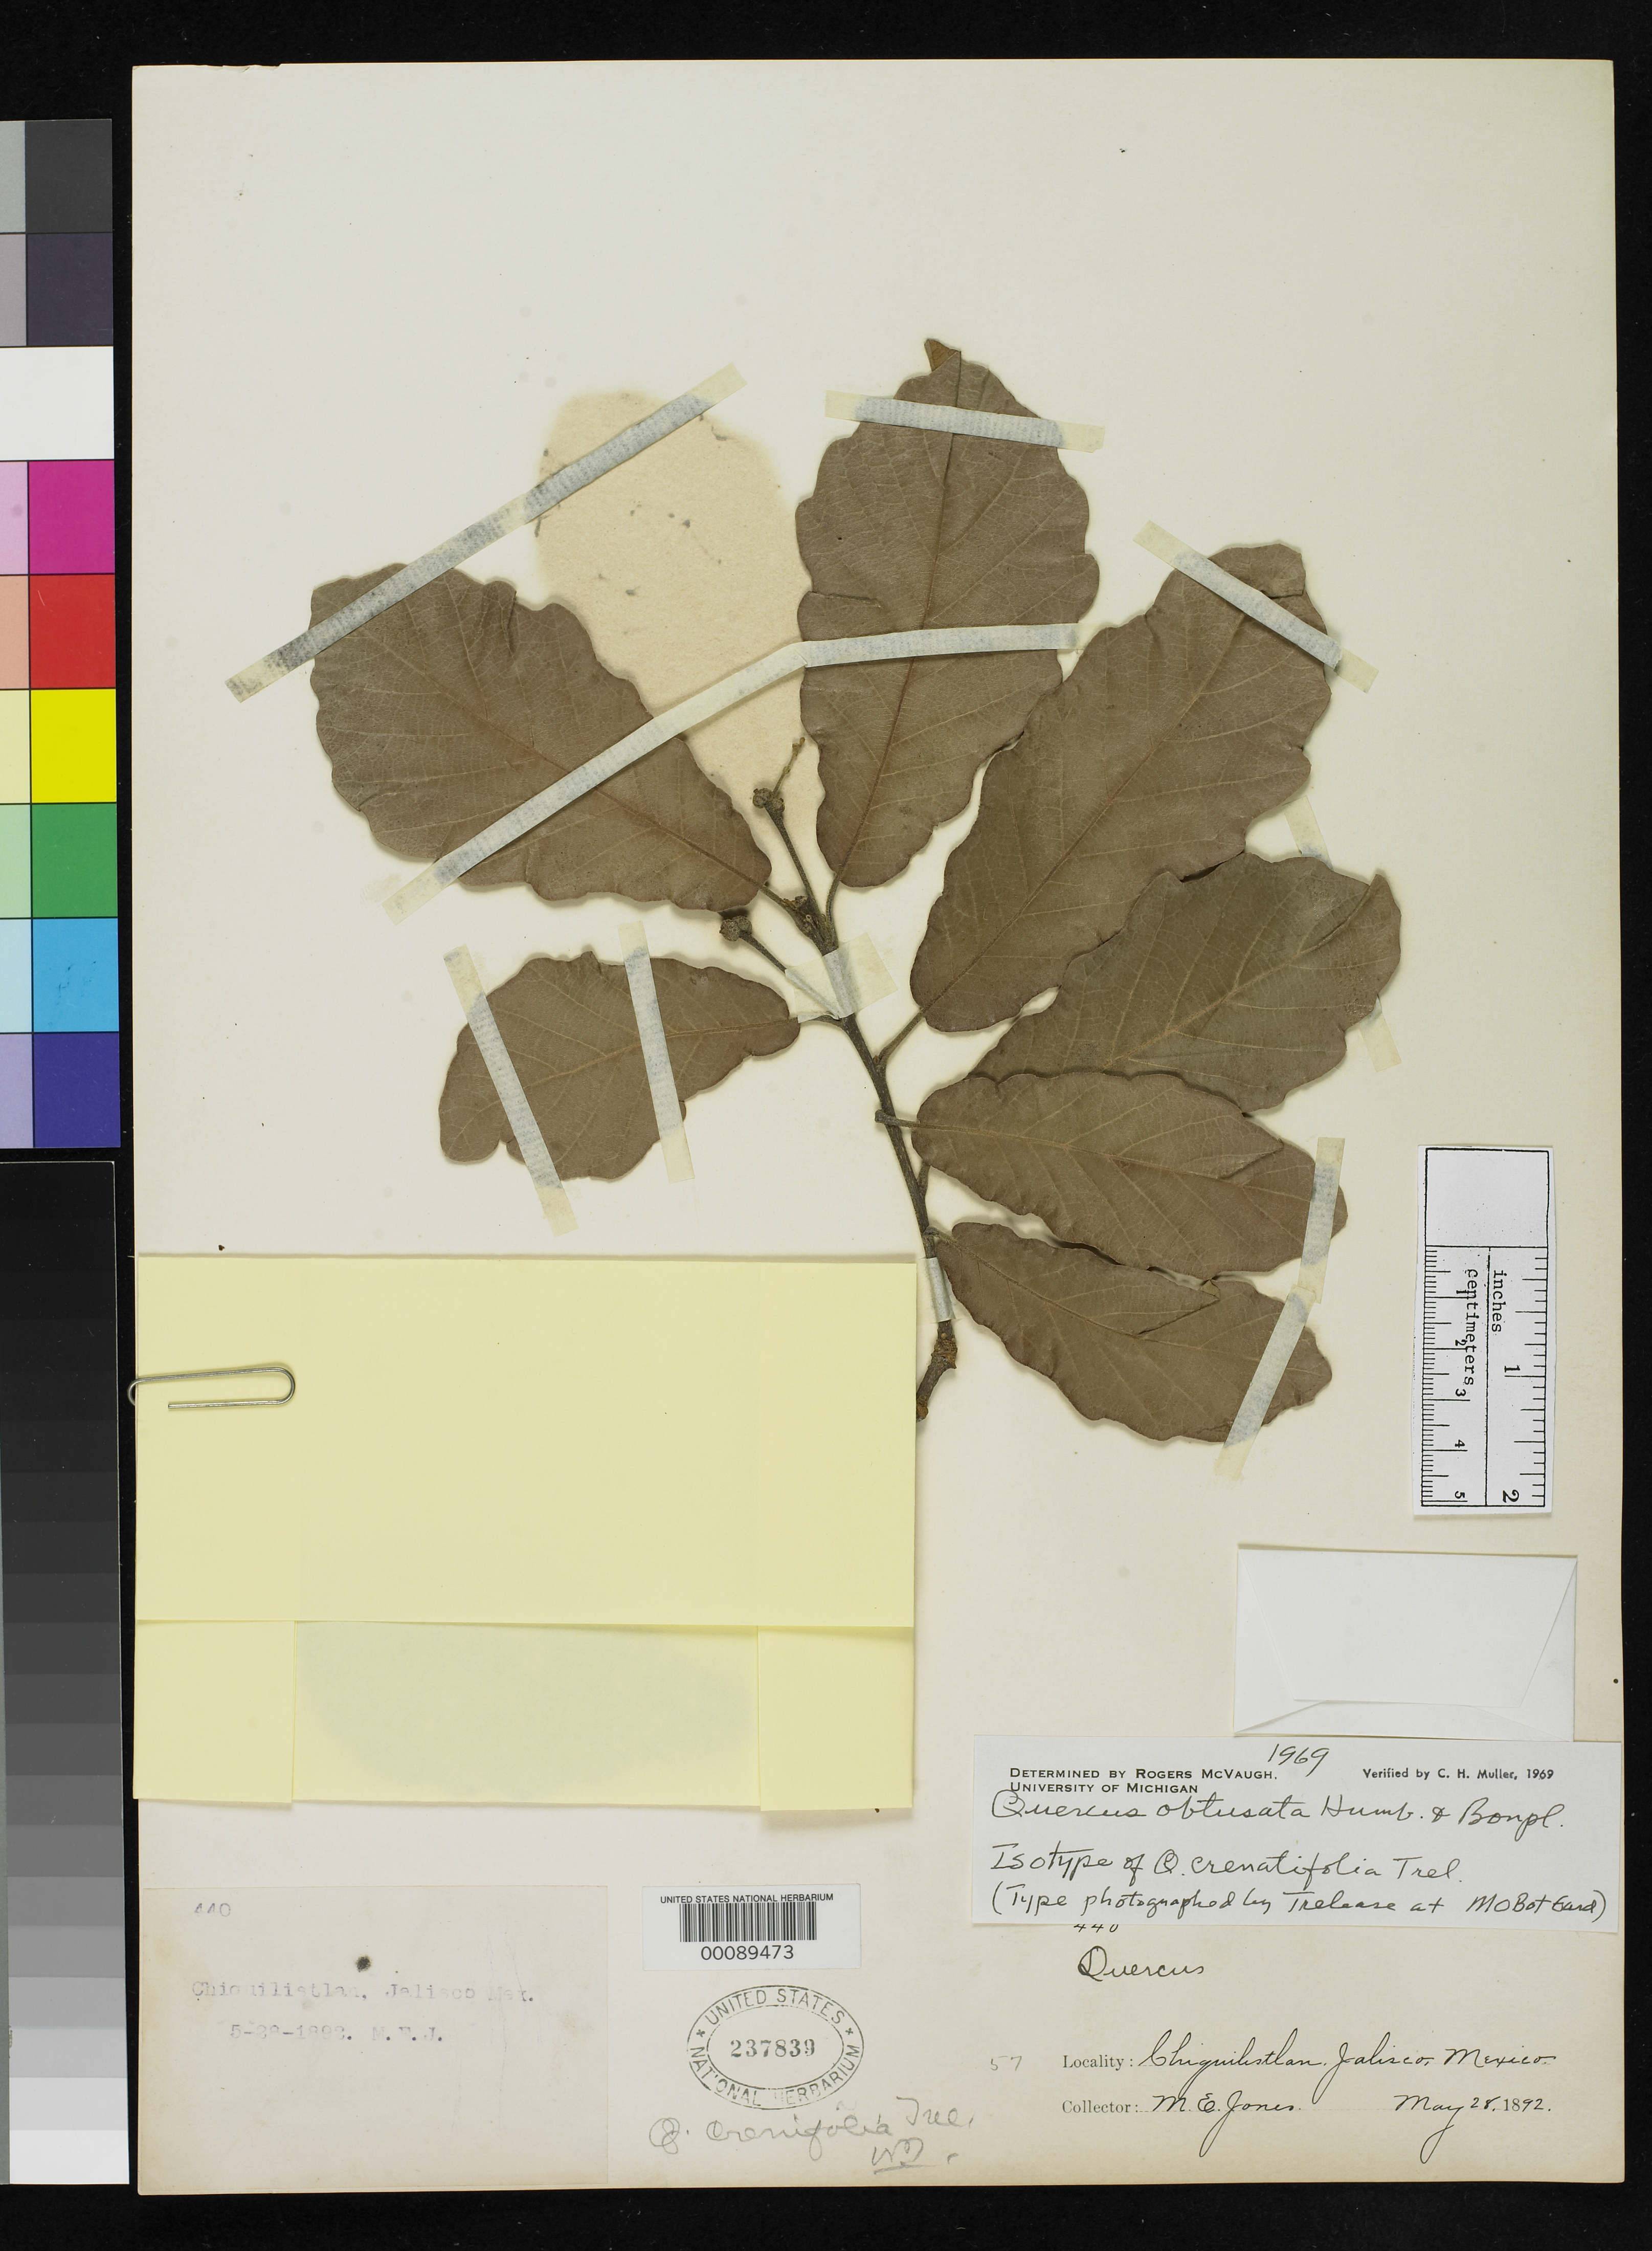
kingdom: Plantae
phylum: Tracheophyta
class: Magnoliopsida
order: Fagales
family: Fagaceae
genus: Quercus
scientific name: Quercus crenatifolia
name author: Trel.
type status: Isotype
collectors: M. E. Jones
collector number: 440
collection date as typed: May 1892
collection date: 1892-05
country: Mexico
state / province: Jalisco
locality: Chiquilistlan.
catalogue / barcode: US 237839